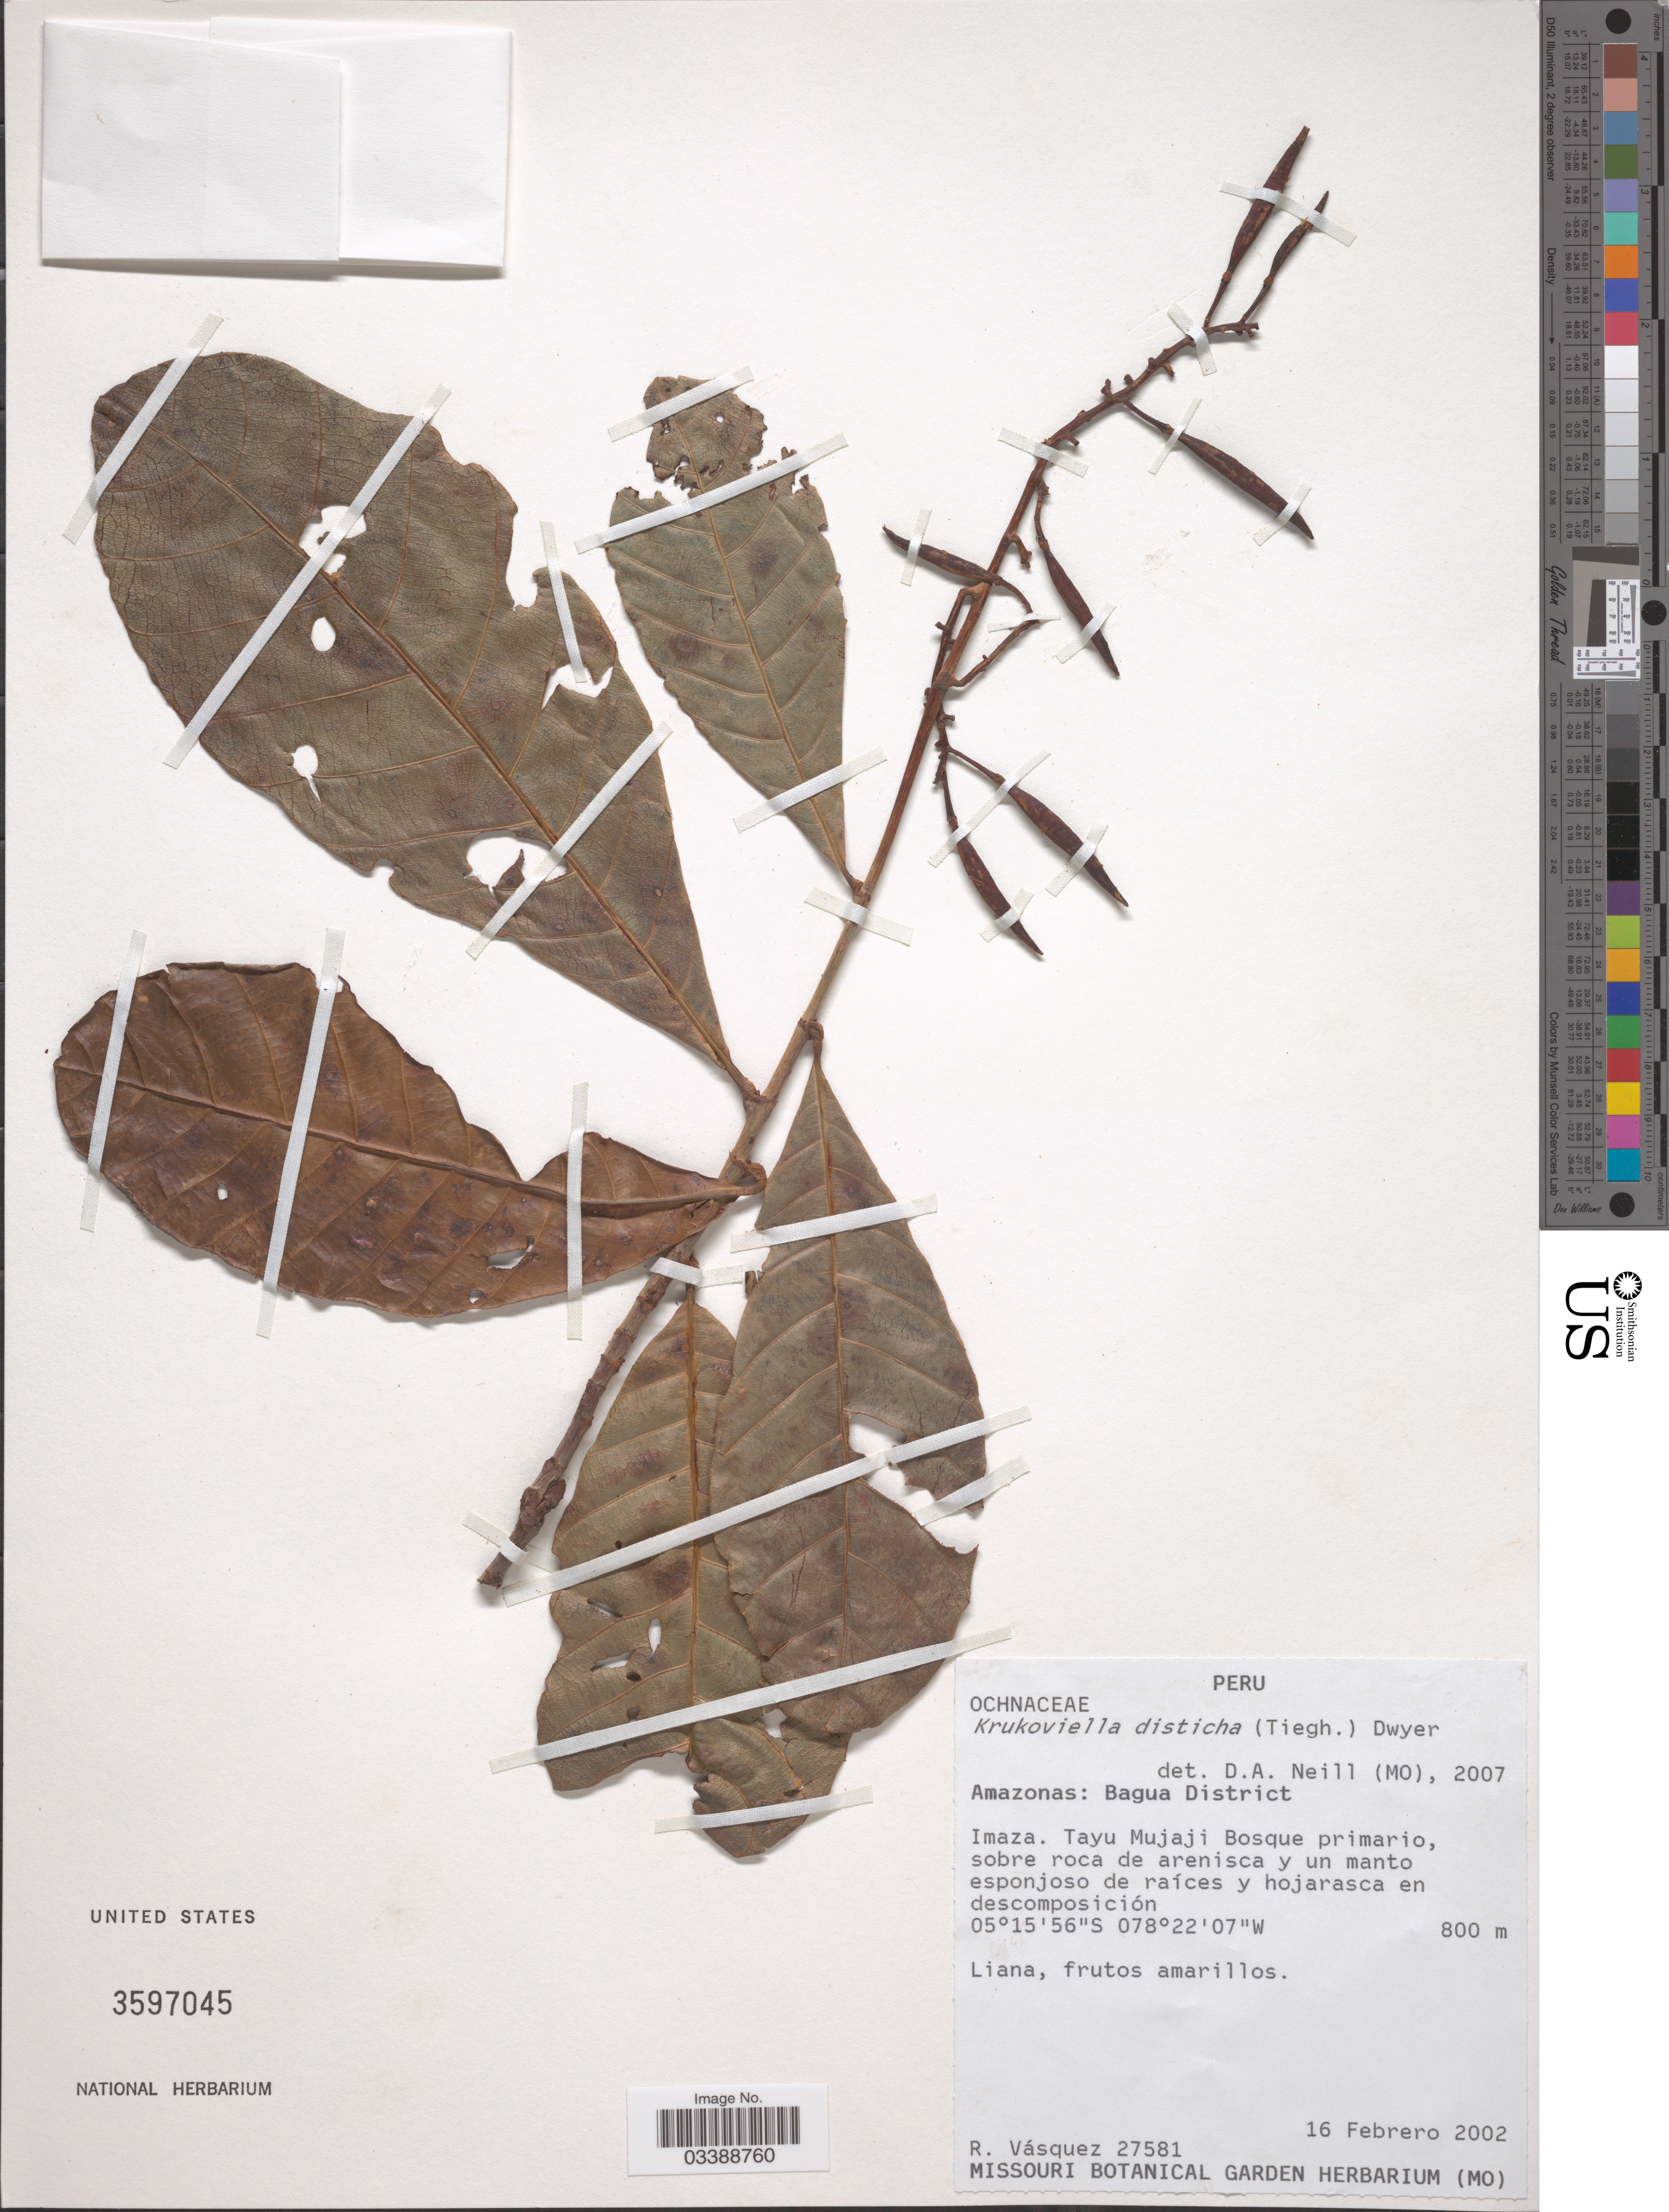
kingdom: Plantae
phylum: Tracheophyta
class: Magnoliopsida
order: Malpighiales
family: Ochnaceae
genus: Krukoviella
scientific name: Krukoviella disticha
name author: (Tiegh.) Engl.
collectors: R. Vásquez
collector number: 27581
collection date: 2002-02-16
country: Peru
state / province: Amazonas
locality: Bagua District. Imaza. Tayu Mujaji Bosque primario.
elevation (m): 800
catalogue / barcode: US 3597045